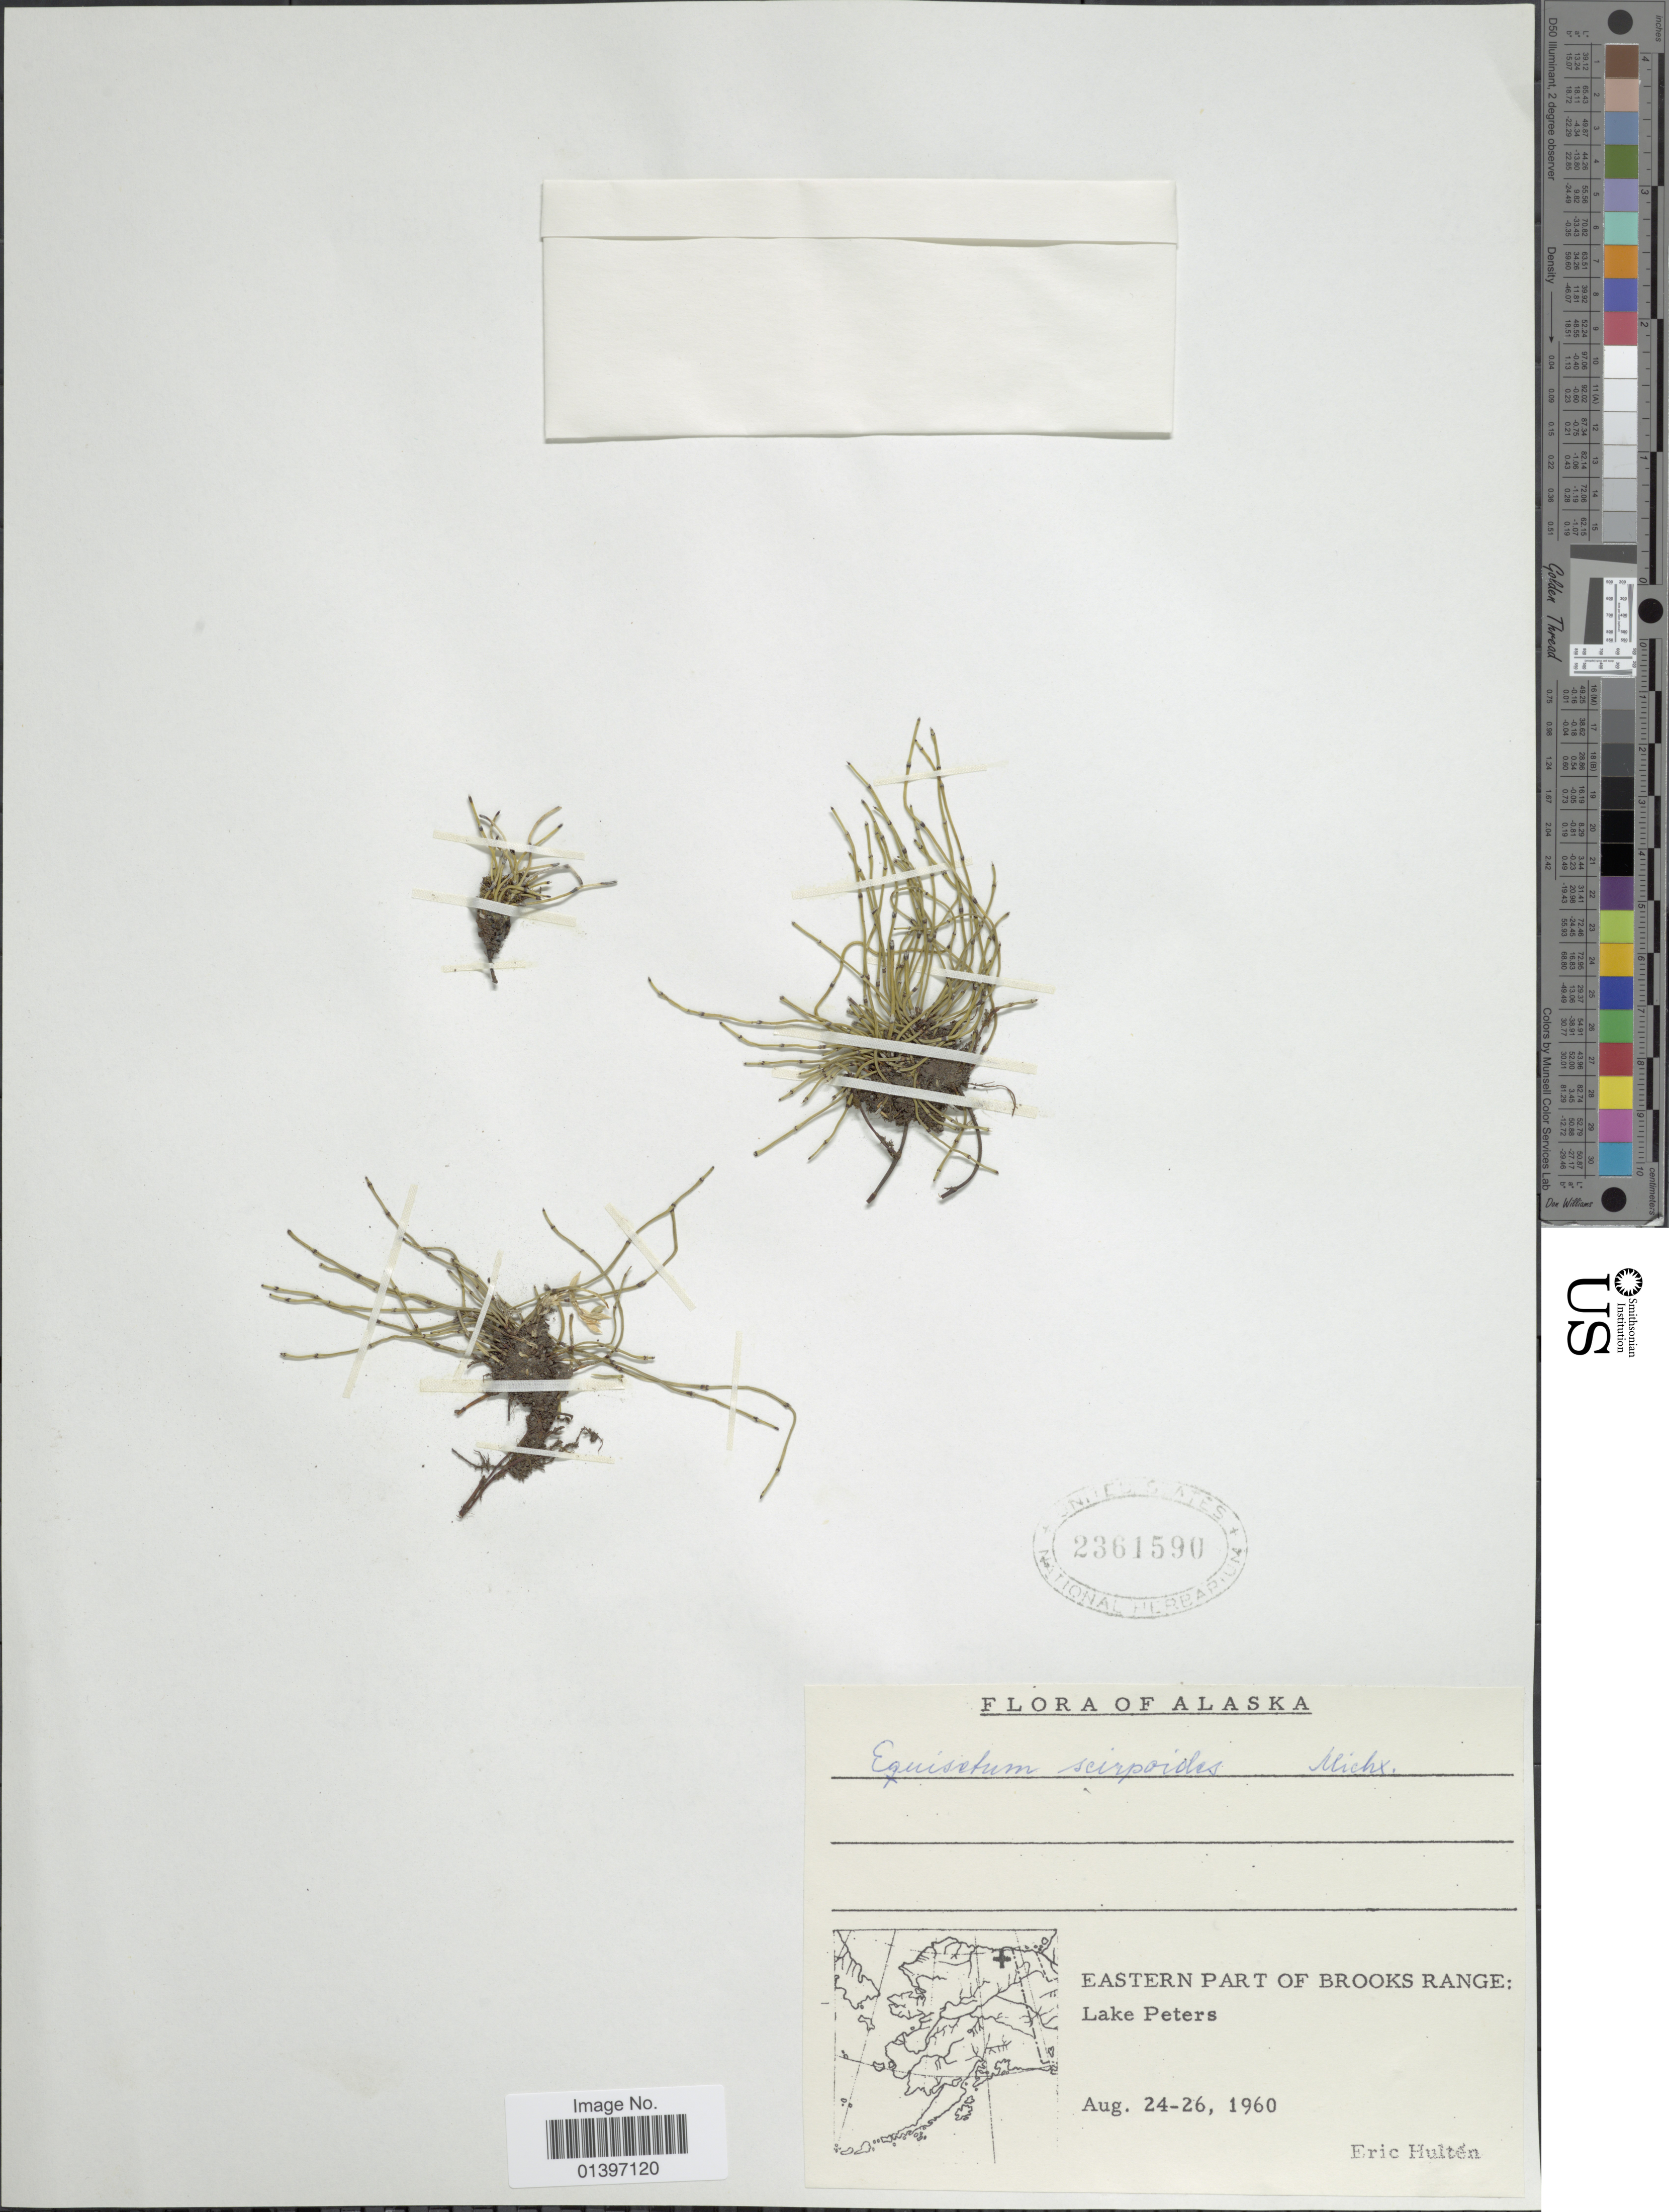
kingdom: Plantae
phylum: Tracheophyta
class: Polypodiopsida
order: Equisetales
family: Equisetaceae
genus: Equisetum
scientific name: Equisetum scirpoides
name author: Michx.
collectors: E. G. Hultén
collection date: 1960-08-24/1960-08-26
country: United States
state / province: Alaska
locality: Eastern Part of Brooks Range, Lake Peters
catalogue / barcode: US 2361590